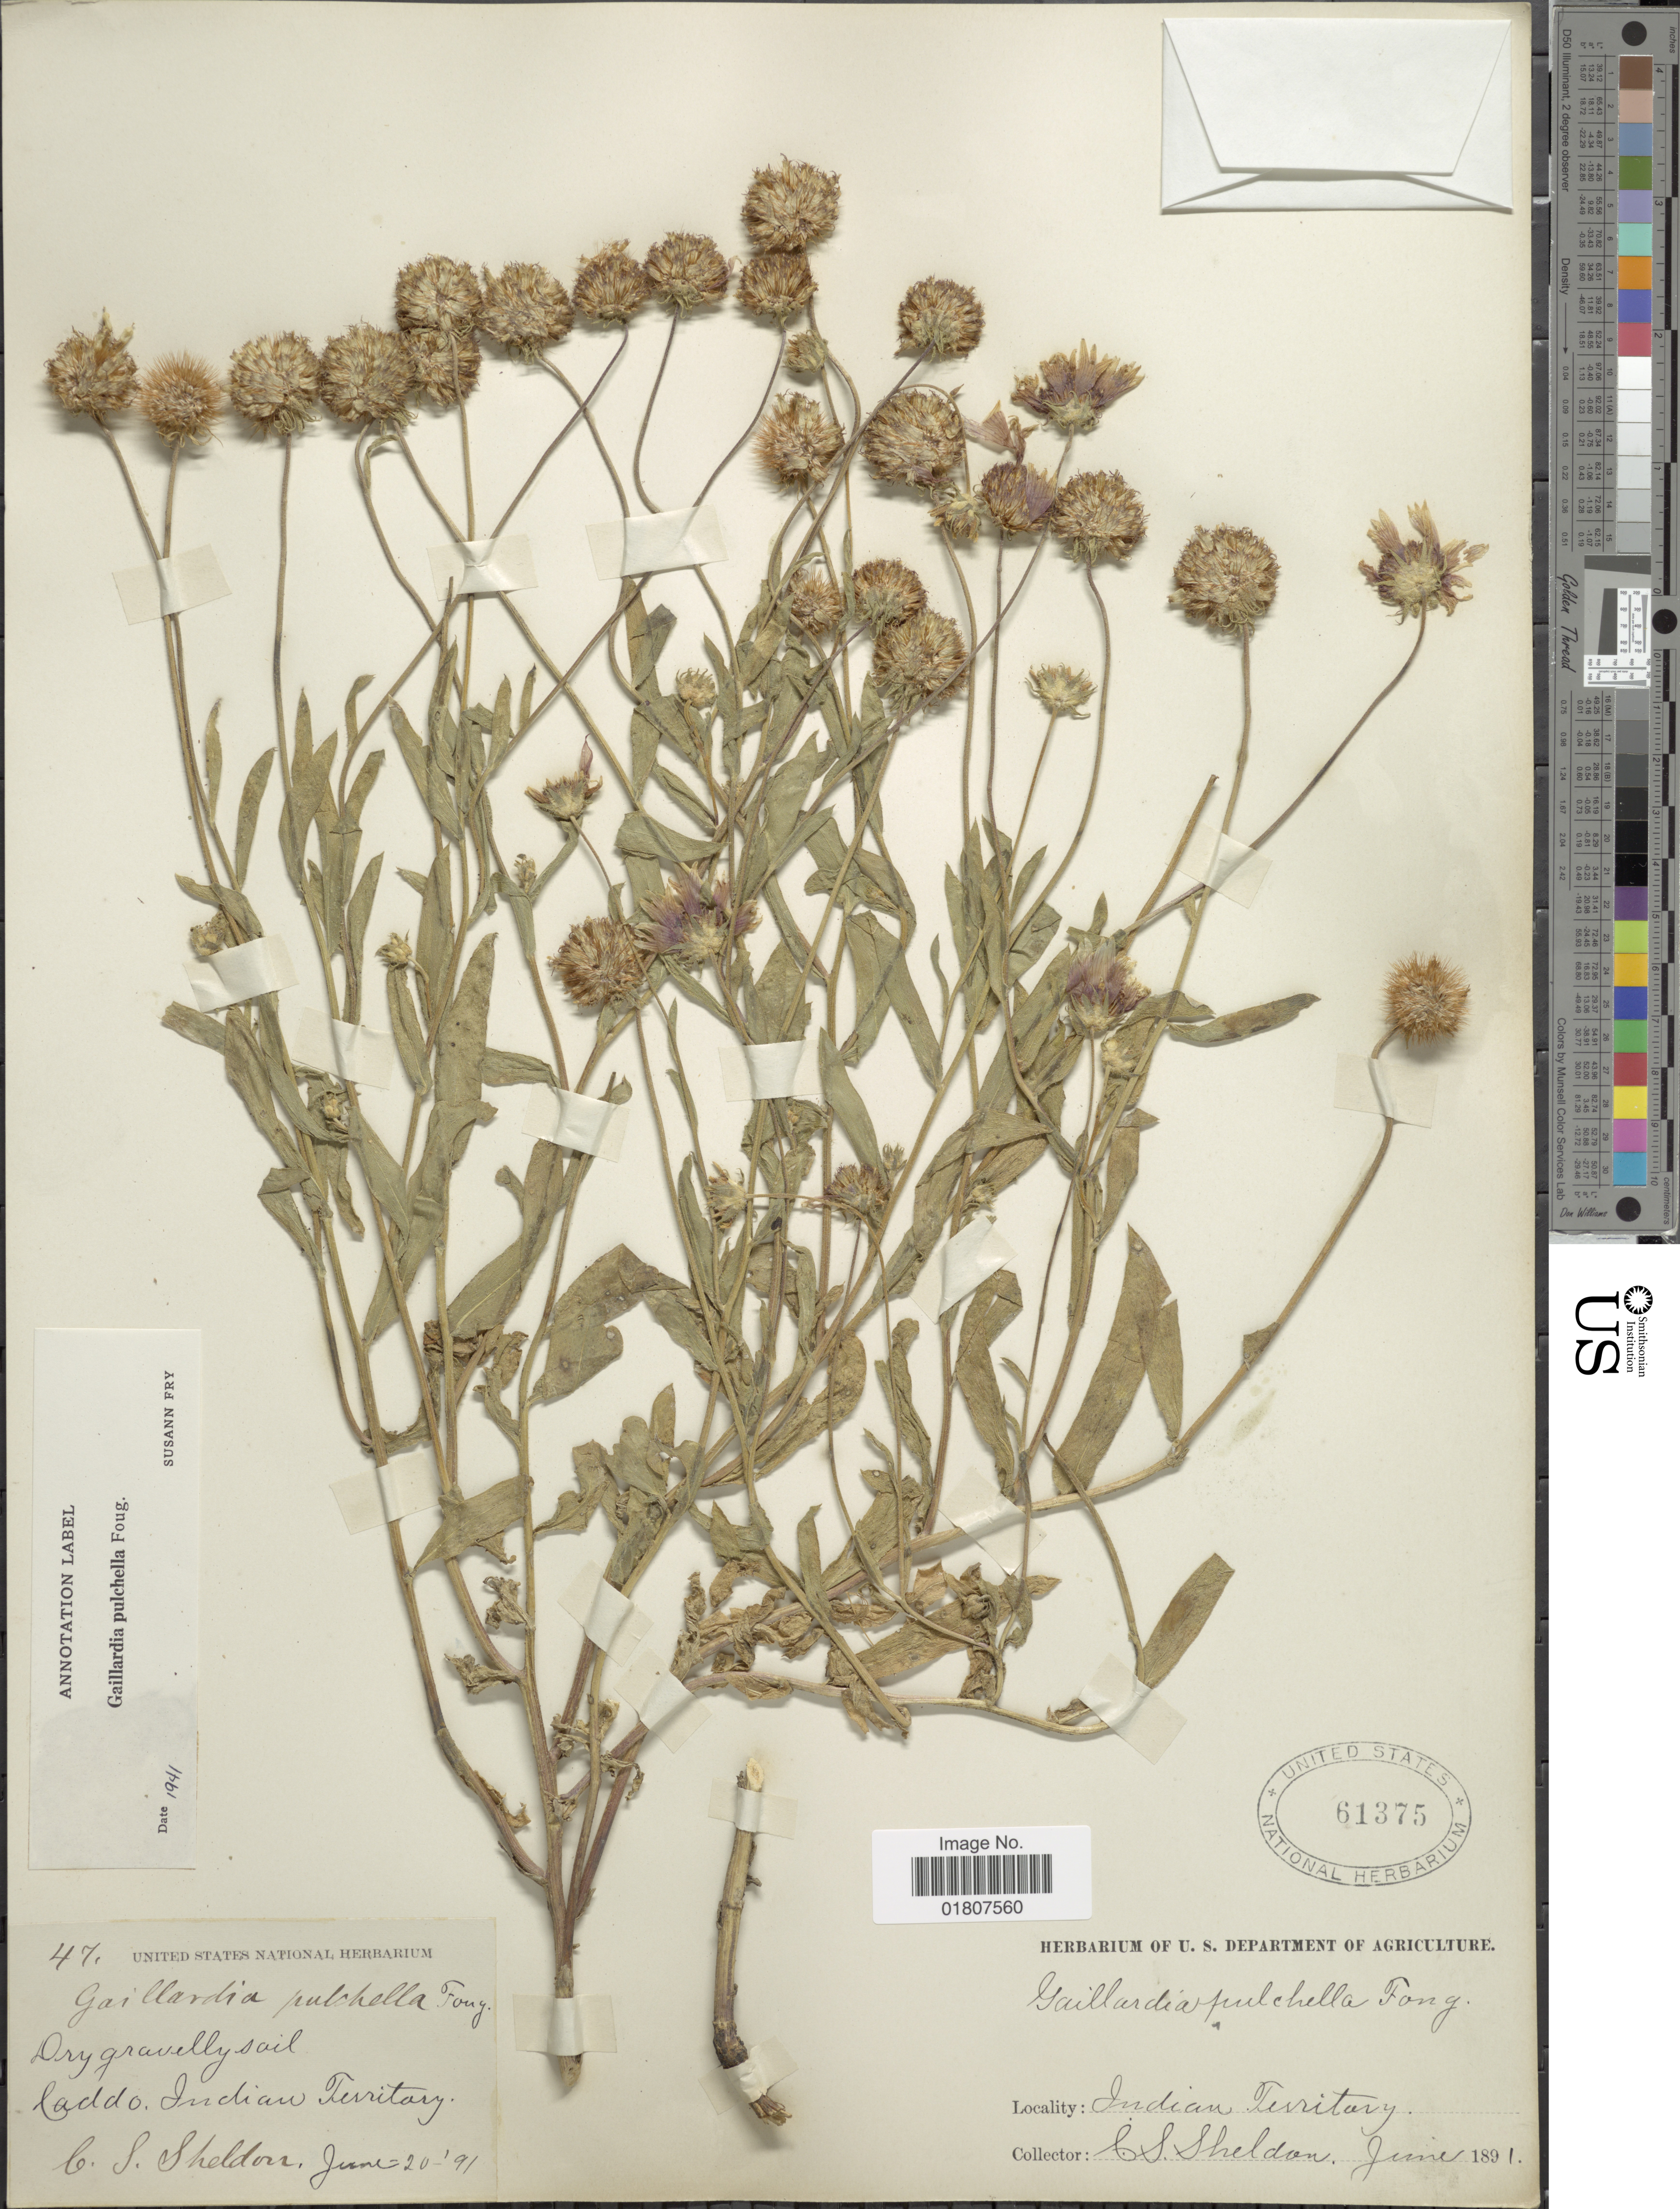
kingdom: Plantae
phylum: Tracheophyta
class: Magnoliopsida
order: Asterales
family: Asteraceae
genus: Gaillardia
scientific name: Gaillardia pulchella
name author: Foug.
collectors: C. S. Sheldon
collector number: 47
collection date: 1891-06-20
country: United States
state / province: Oklahoma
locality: Dry gravelly soil Caddo. Indian Territory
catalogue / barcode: US 61375